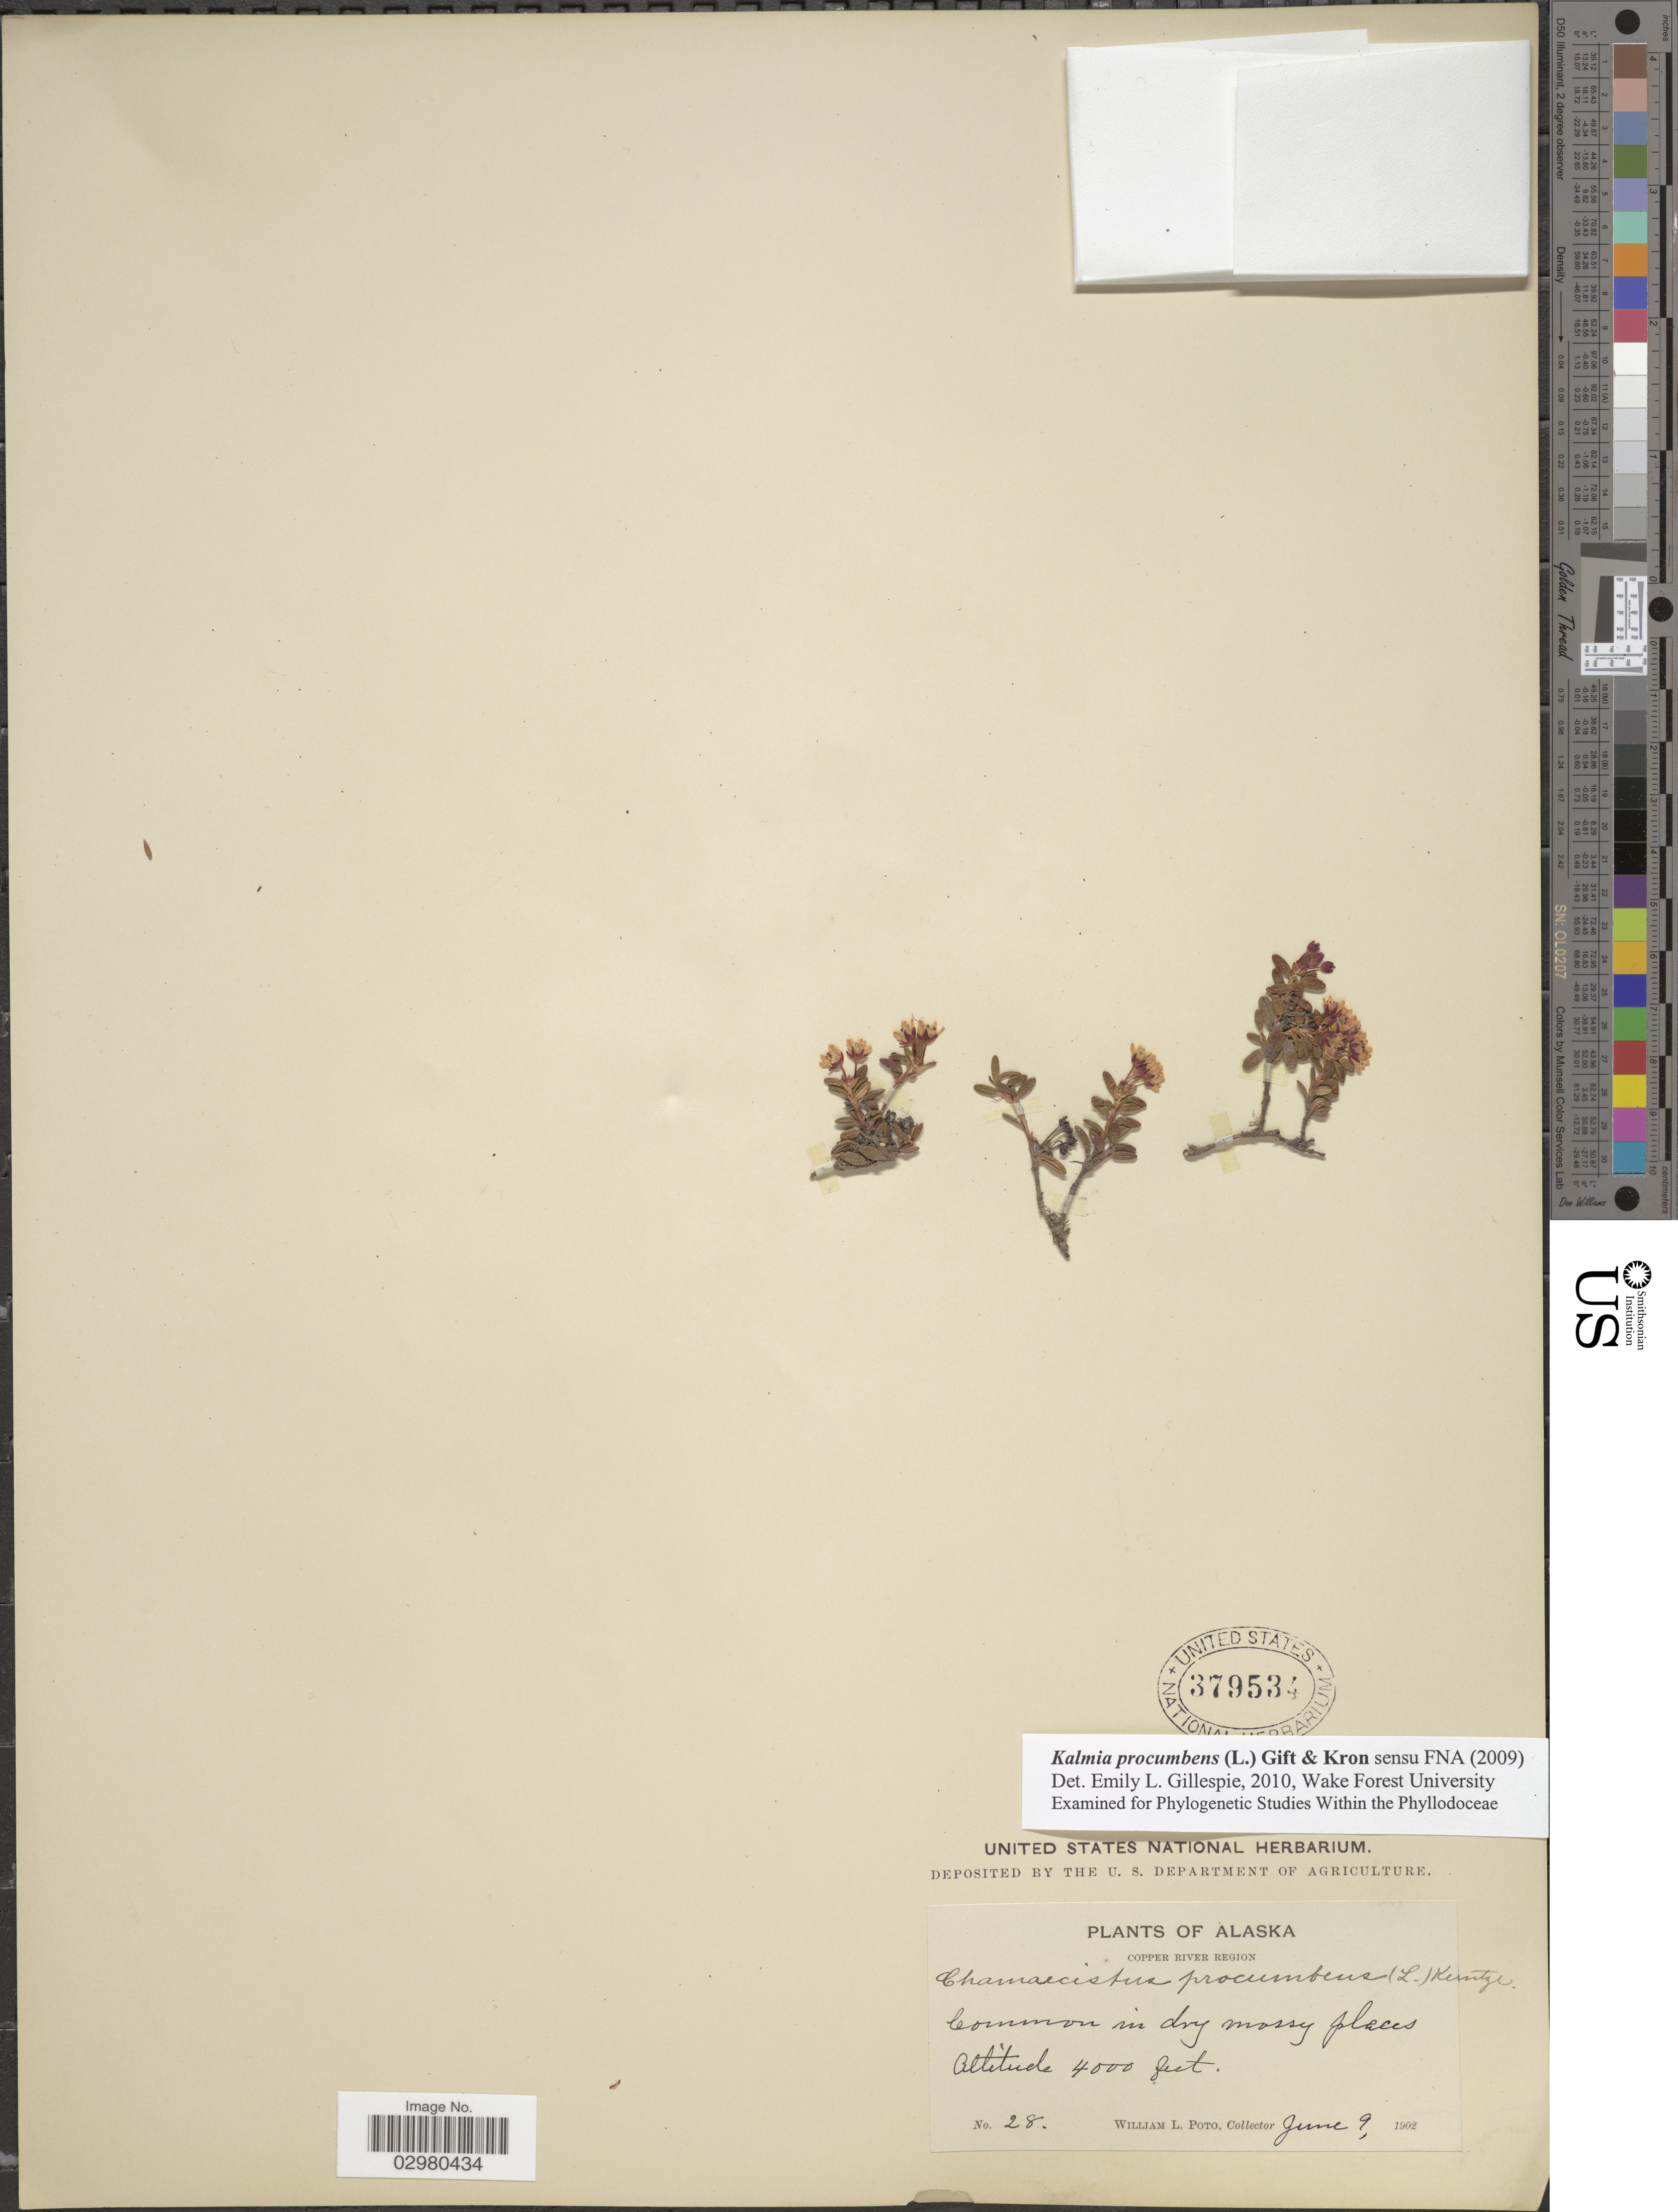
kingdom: Plantae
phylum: Tracheophyta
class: Magnoliopsida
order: Ericales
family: Ericaceae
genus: Loiseleuria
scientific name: Loiseleuria procumbens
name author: (L.) Desv.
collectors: W. Poto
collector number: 28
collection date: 1902-06-09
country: United States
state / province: Alaska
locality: Copper River Region.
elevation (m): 1219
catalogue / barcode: US 379534